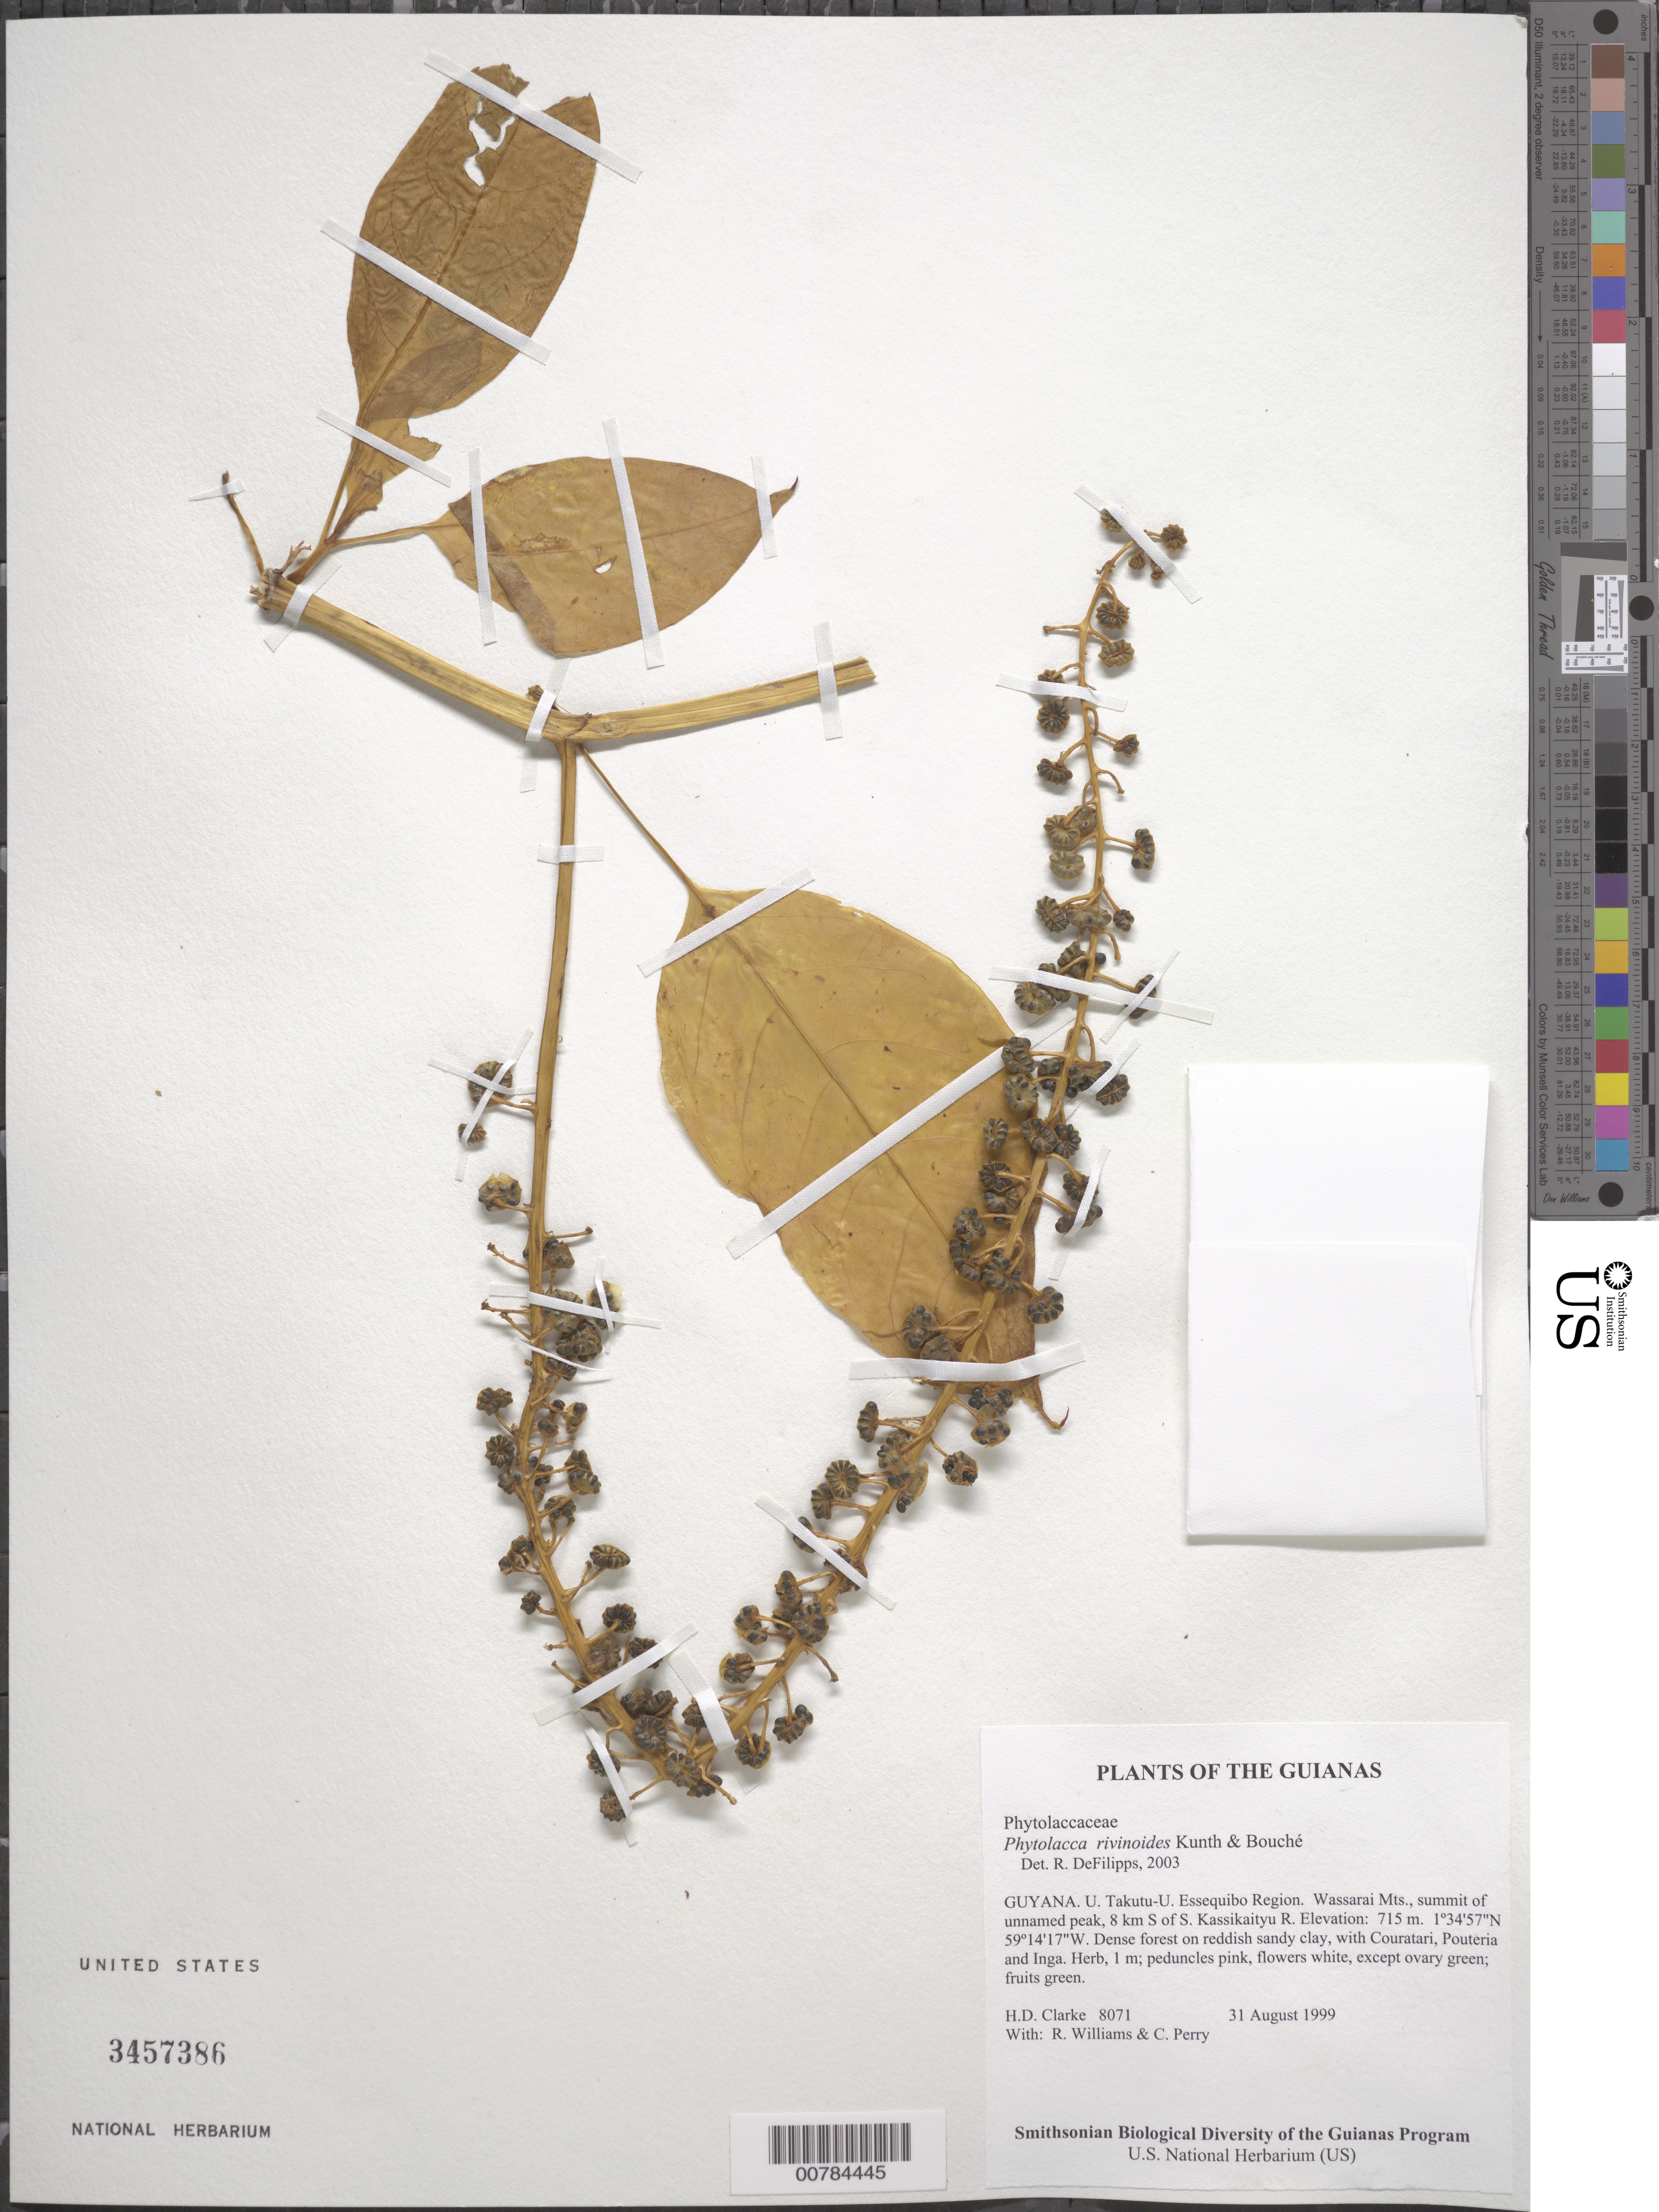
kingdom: Plantae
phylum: Tracheophyta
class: Magnoliopsida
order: Caryophyllales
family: Phytolaccaceae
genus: Phytolacca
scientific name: Phytolacca rivinoides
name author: Kunth & C.D. Bouché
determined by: DeFilipps, R. A.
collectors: H. D. Clarke, R. Williams & C. Perry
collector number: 8071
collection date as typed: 31 August 1999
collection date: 1999-08-31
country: Guyana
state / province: U. Takutu-U. Essequibo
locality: Wassarai Mts., summit of unnamed peak, 8 km S of S. Kassikaityu R.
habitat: Dense forest on reddish sandy clay, with Couratari, Pouteria and Inga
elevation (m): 715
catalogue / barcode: US 3457386